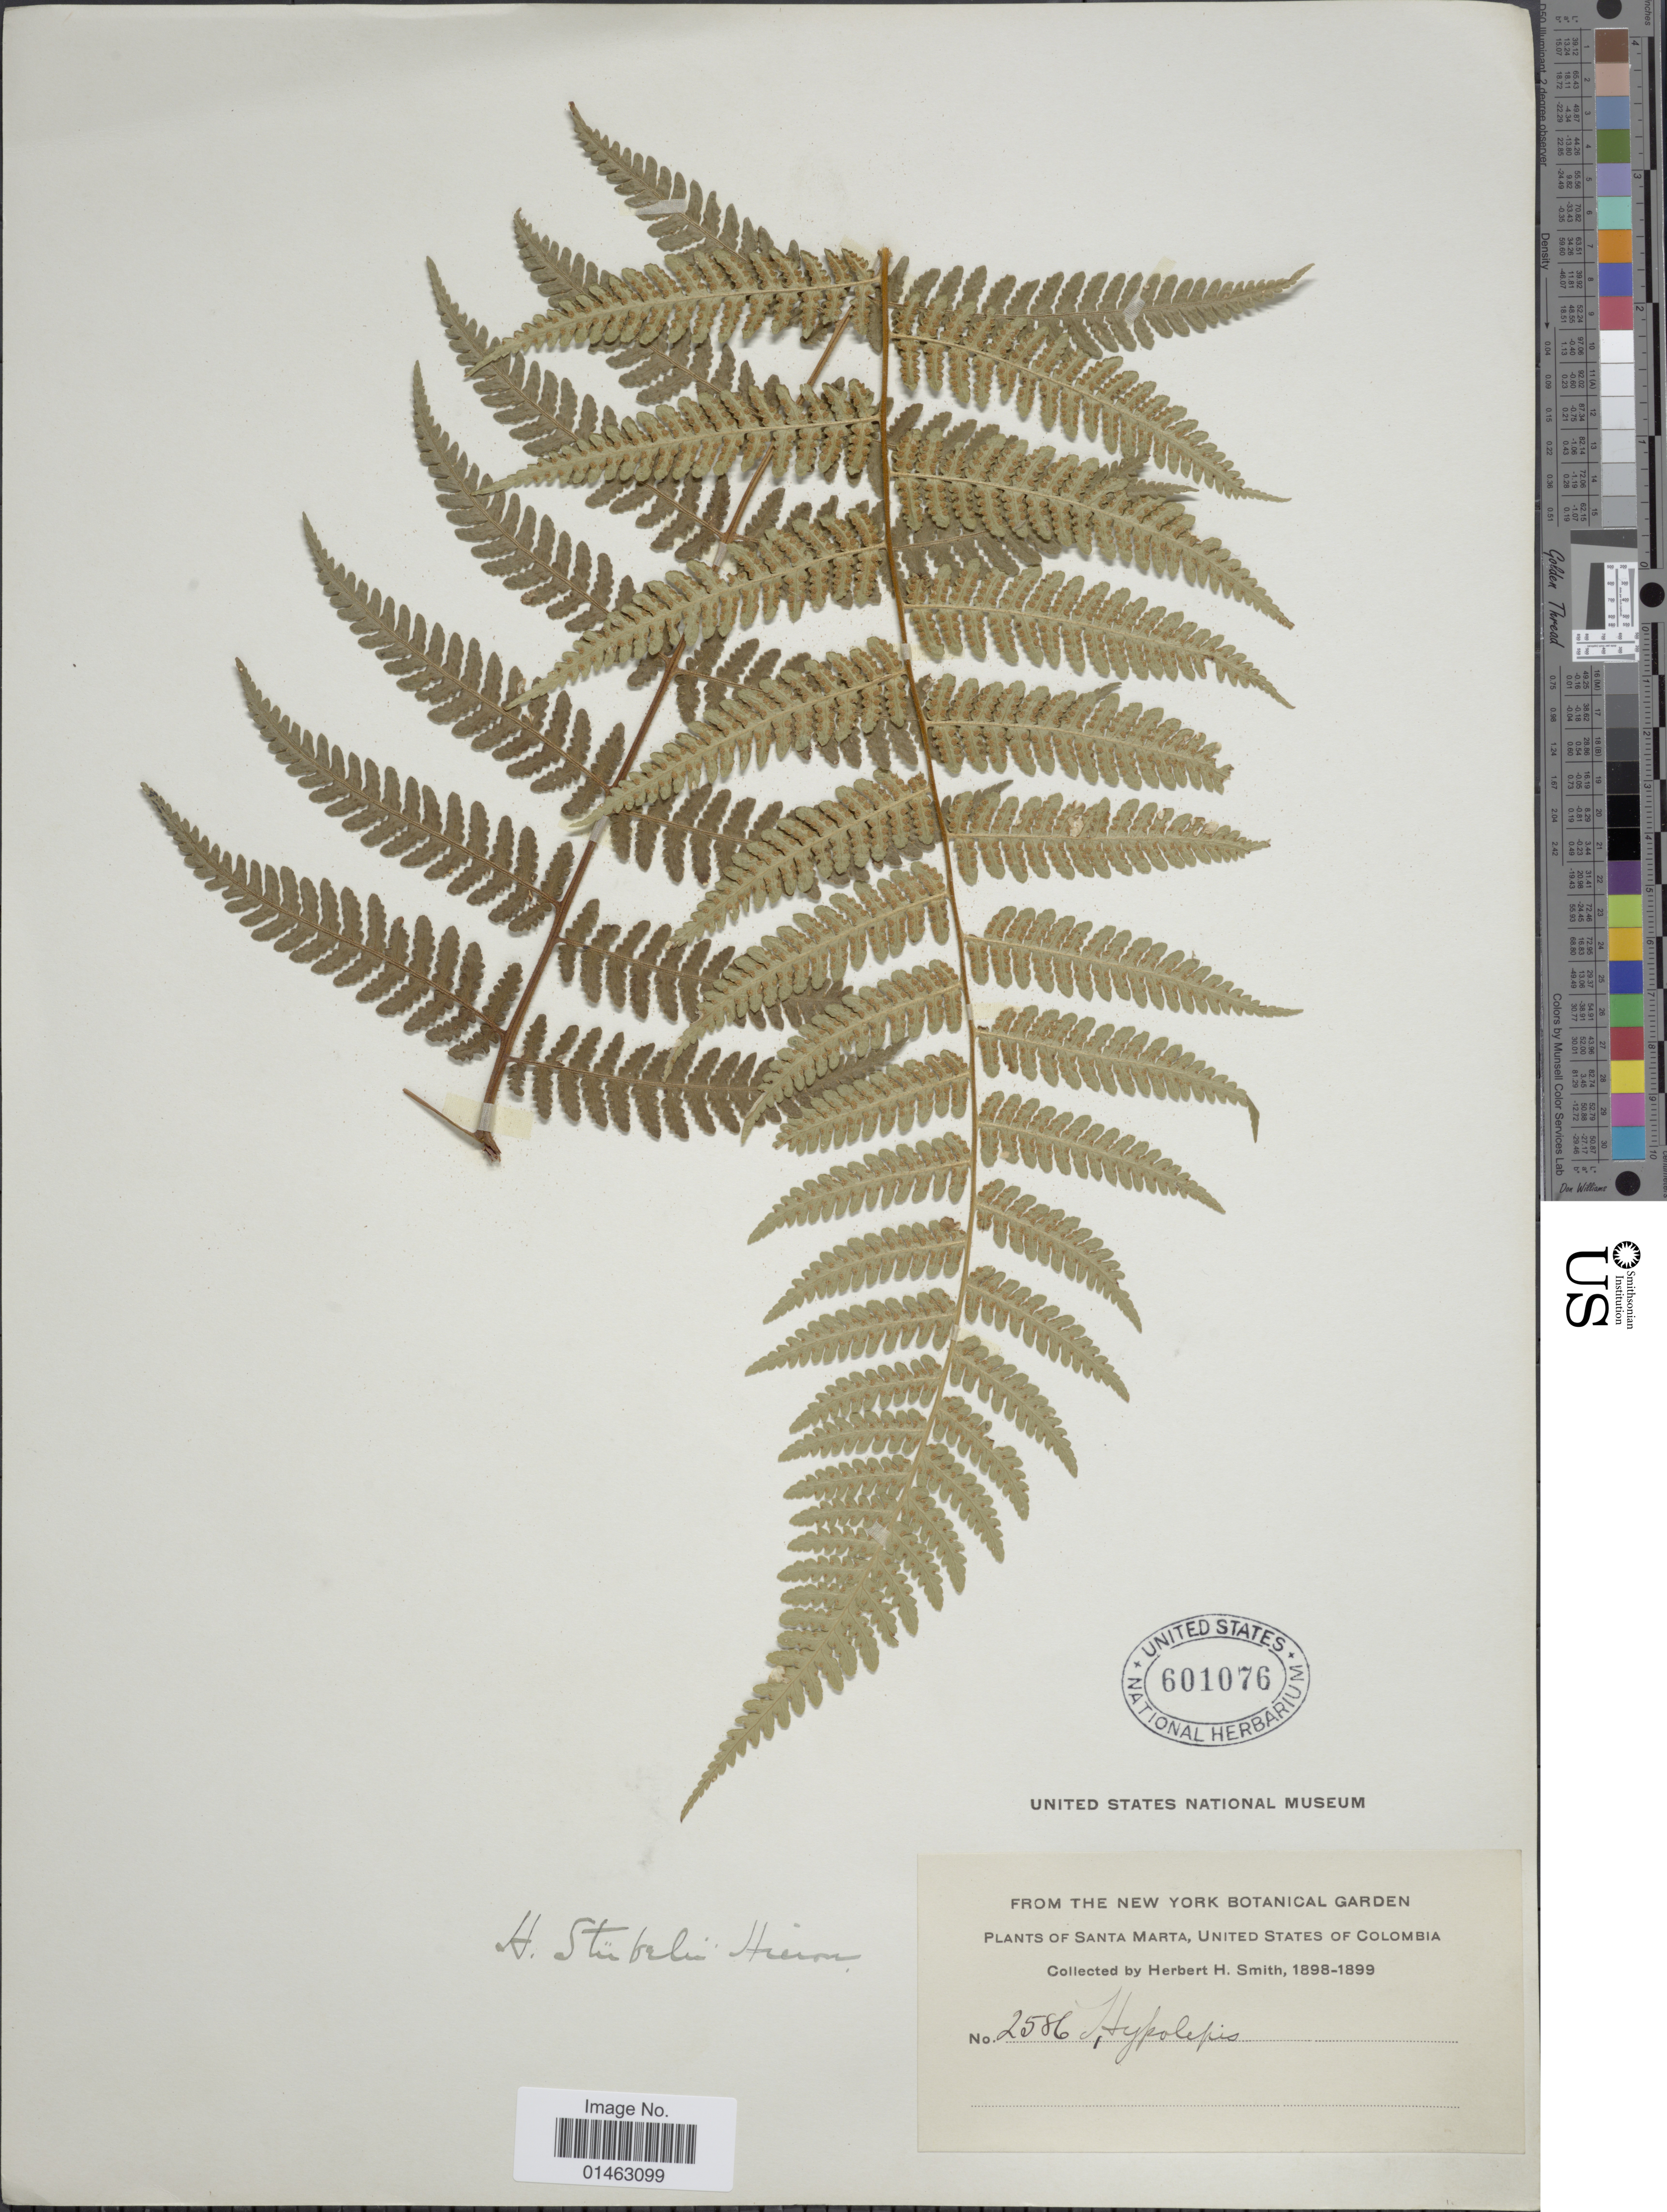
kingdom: Plantae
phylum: Tracheophyta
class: Polypodiopsida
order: Polypodiales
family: Dennstaedtiaceae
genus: Hypolepis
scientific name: Hypolepis steubelii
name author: Hieron.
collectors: Herbert H. Smith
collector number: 2586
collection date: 1898/1899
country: Colombia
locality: Santa Marta, United States of Colombia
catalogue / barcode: US 601076